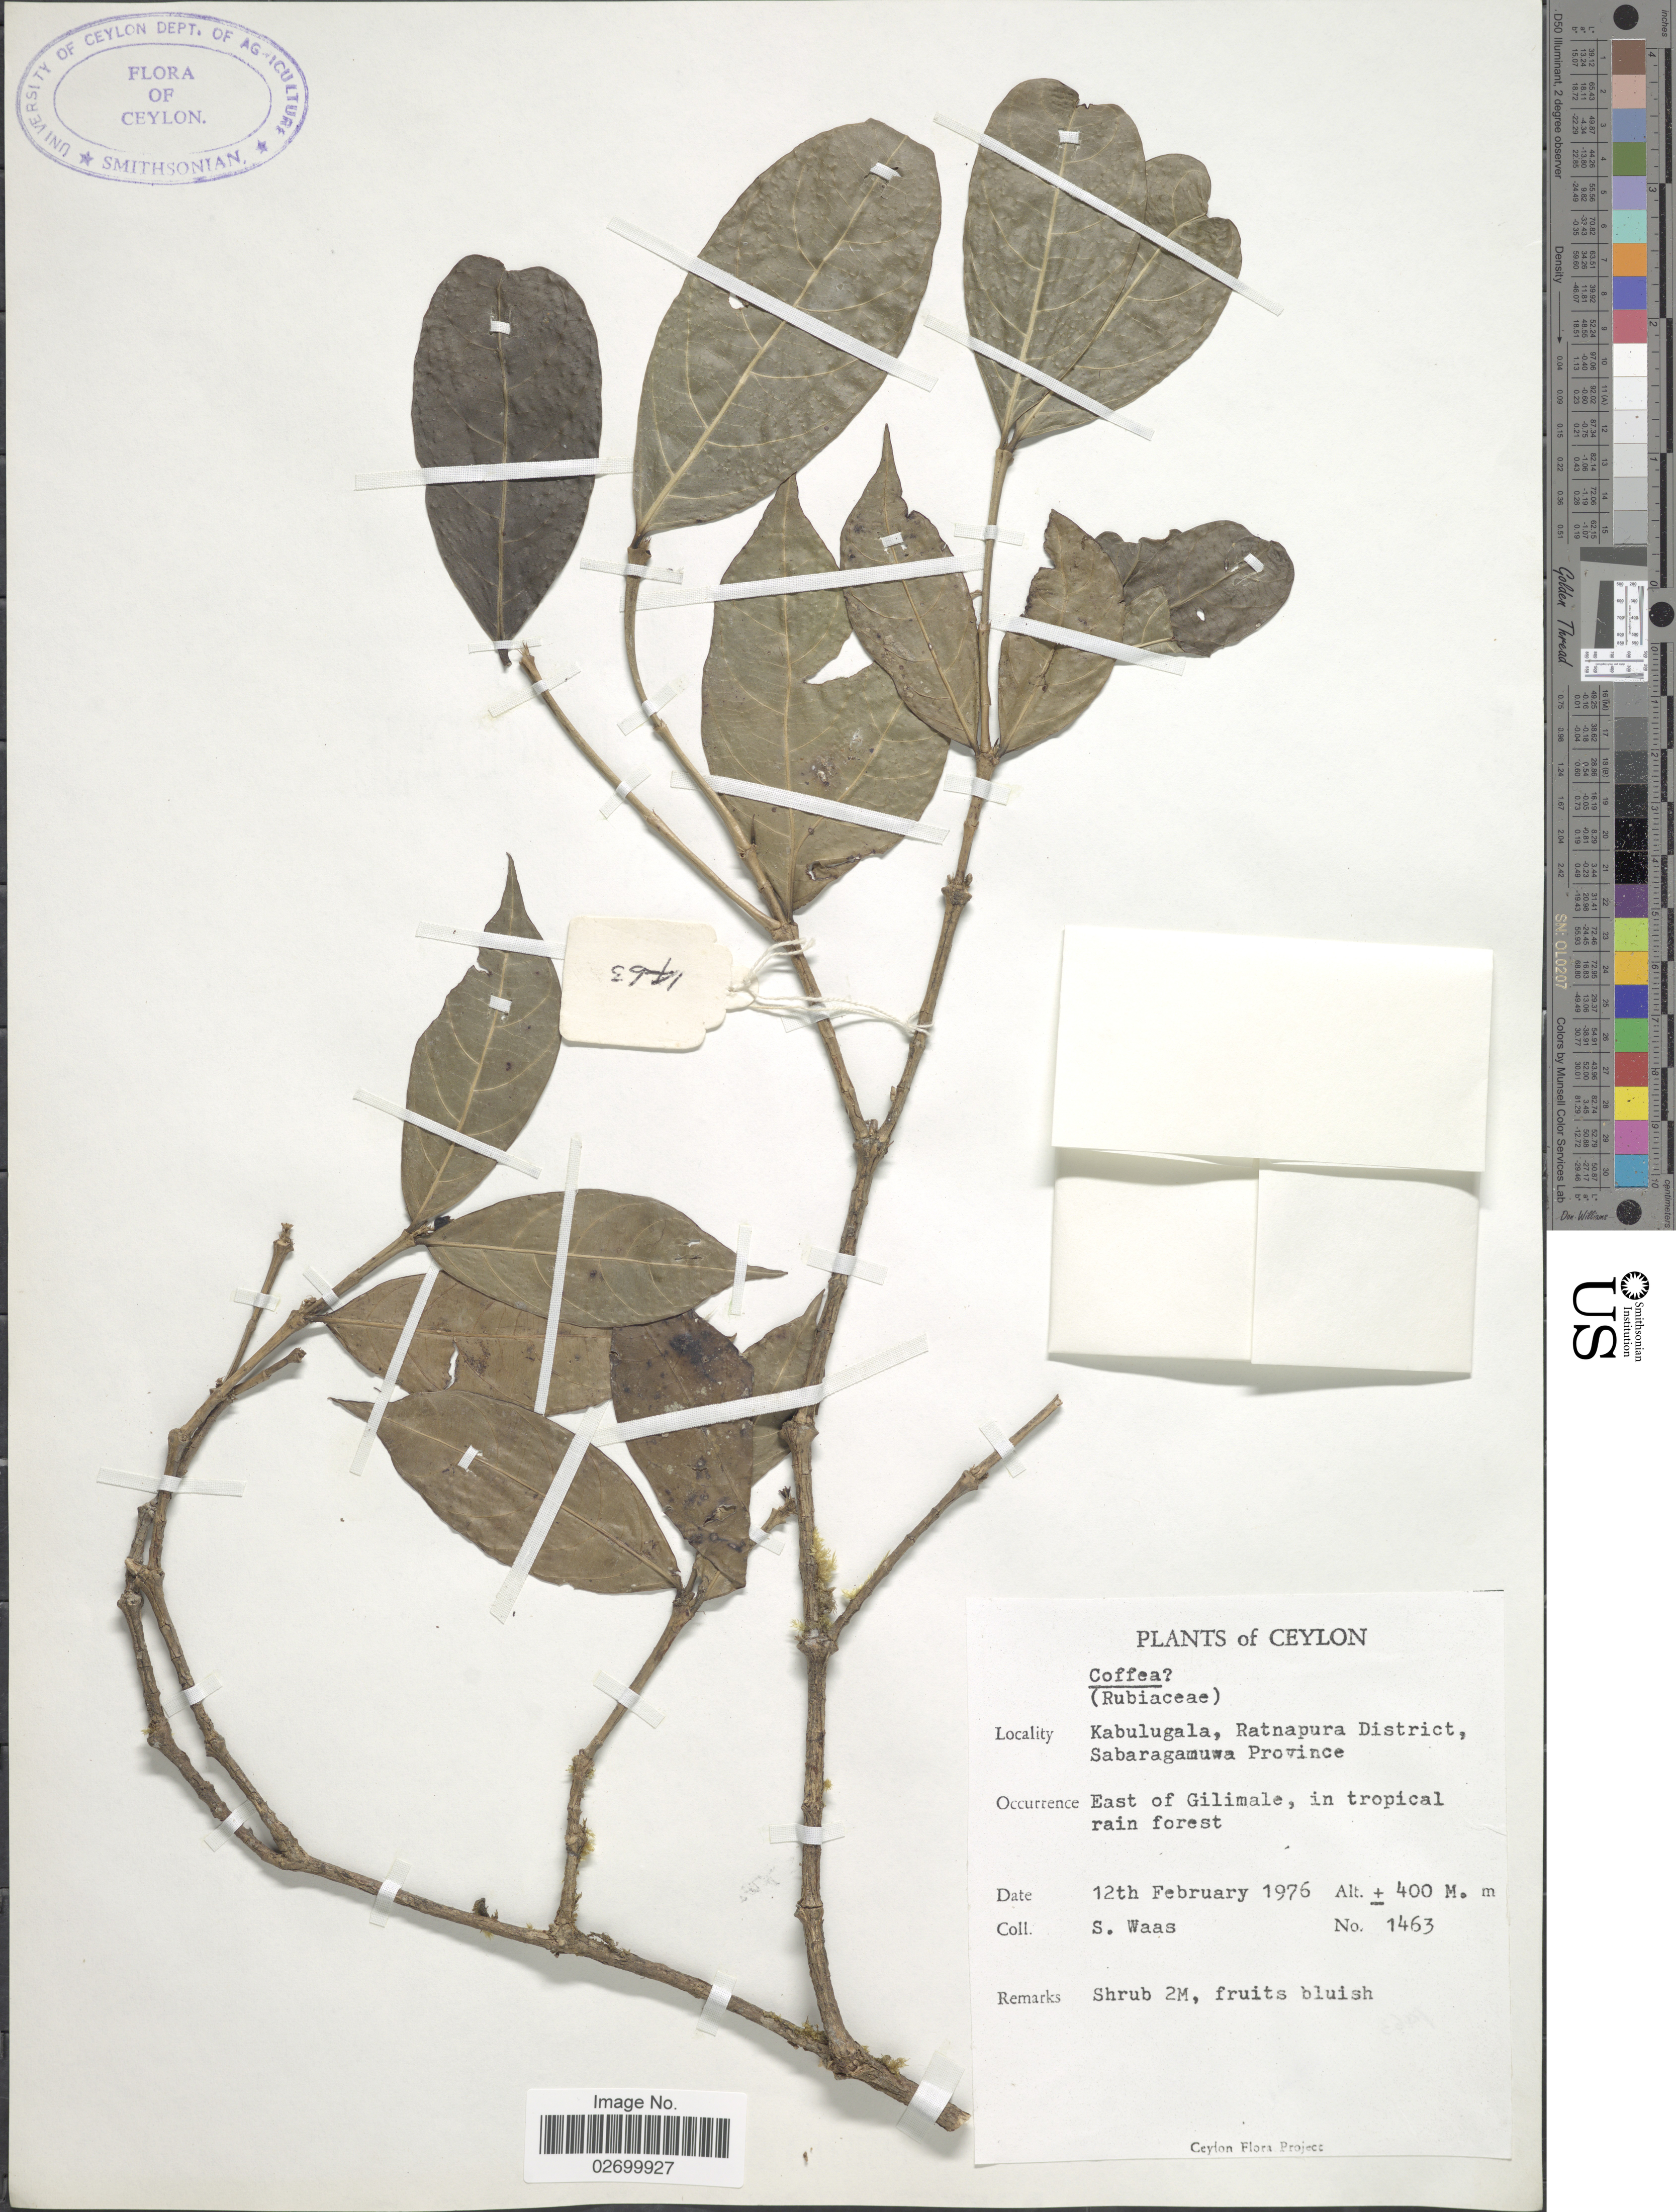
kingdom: Plantae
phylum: Tracheophyta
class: Magnoliopsida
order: Gentianales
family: Rubiaceae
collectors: S. Waas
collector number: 1463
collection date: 1976-02-12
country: Sri Lanka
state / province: Sabaragamuwa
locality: Ceylon. Kabulugala, Ratnapura District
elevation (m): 400